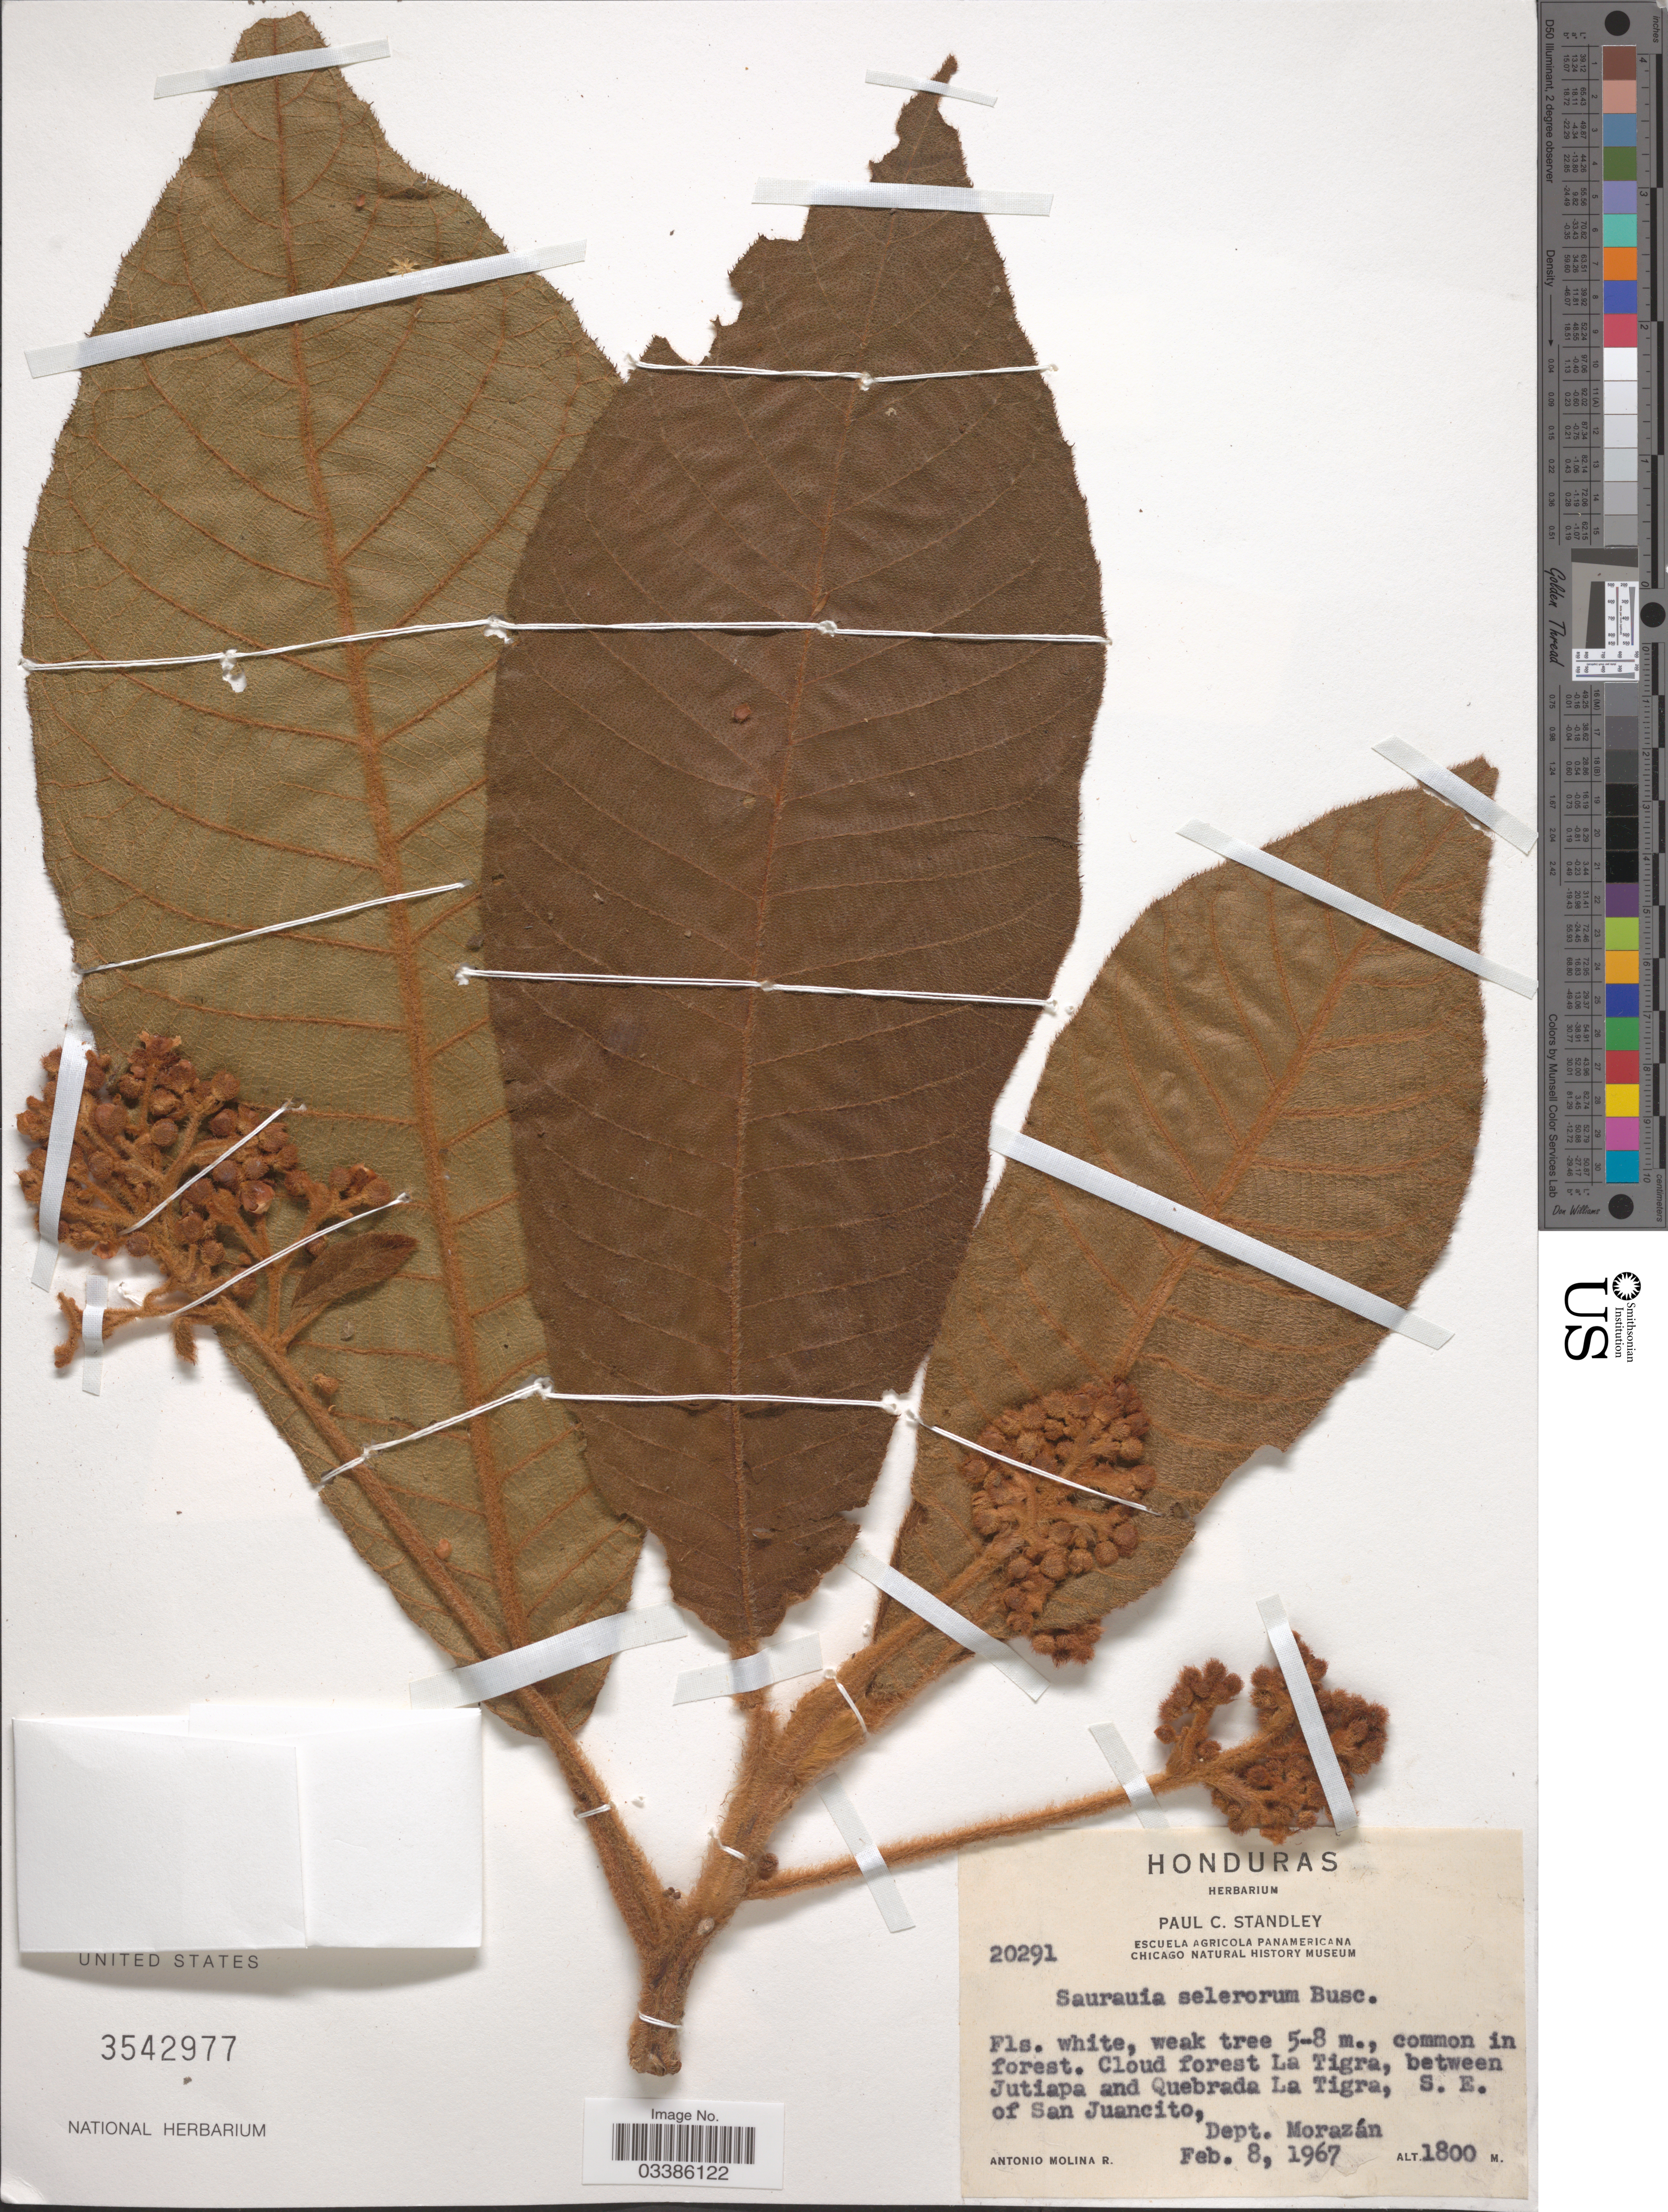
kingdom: Plantae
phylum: Tracheophyta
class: Magnoliopsida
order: Ericales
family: Actinidiaceae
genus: Saurauia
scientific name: Saurauia selerorum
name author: Buscal.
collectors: A. Molina R.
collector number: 20291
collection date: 1967-02-08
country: Honduras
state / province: Fco. Morazán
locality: Cloud forest La Tigra, between Jutiapa and Quebrada La Tigra, S.E. of San Juancito. Dept. Morazán.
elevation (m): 1800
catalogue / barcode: US 3542977